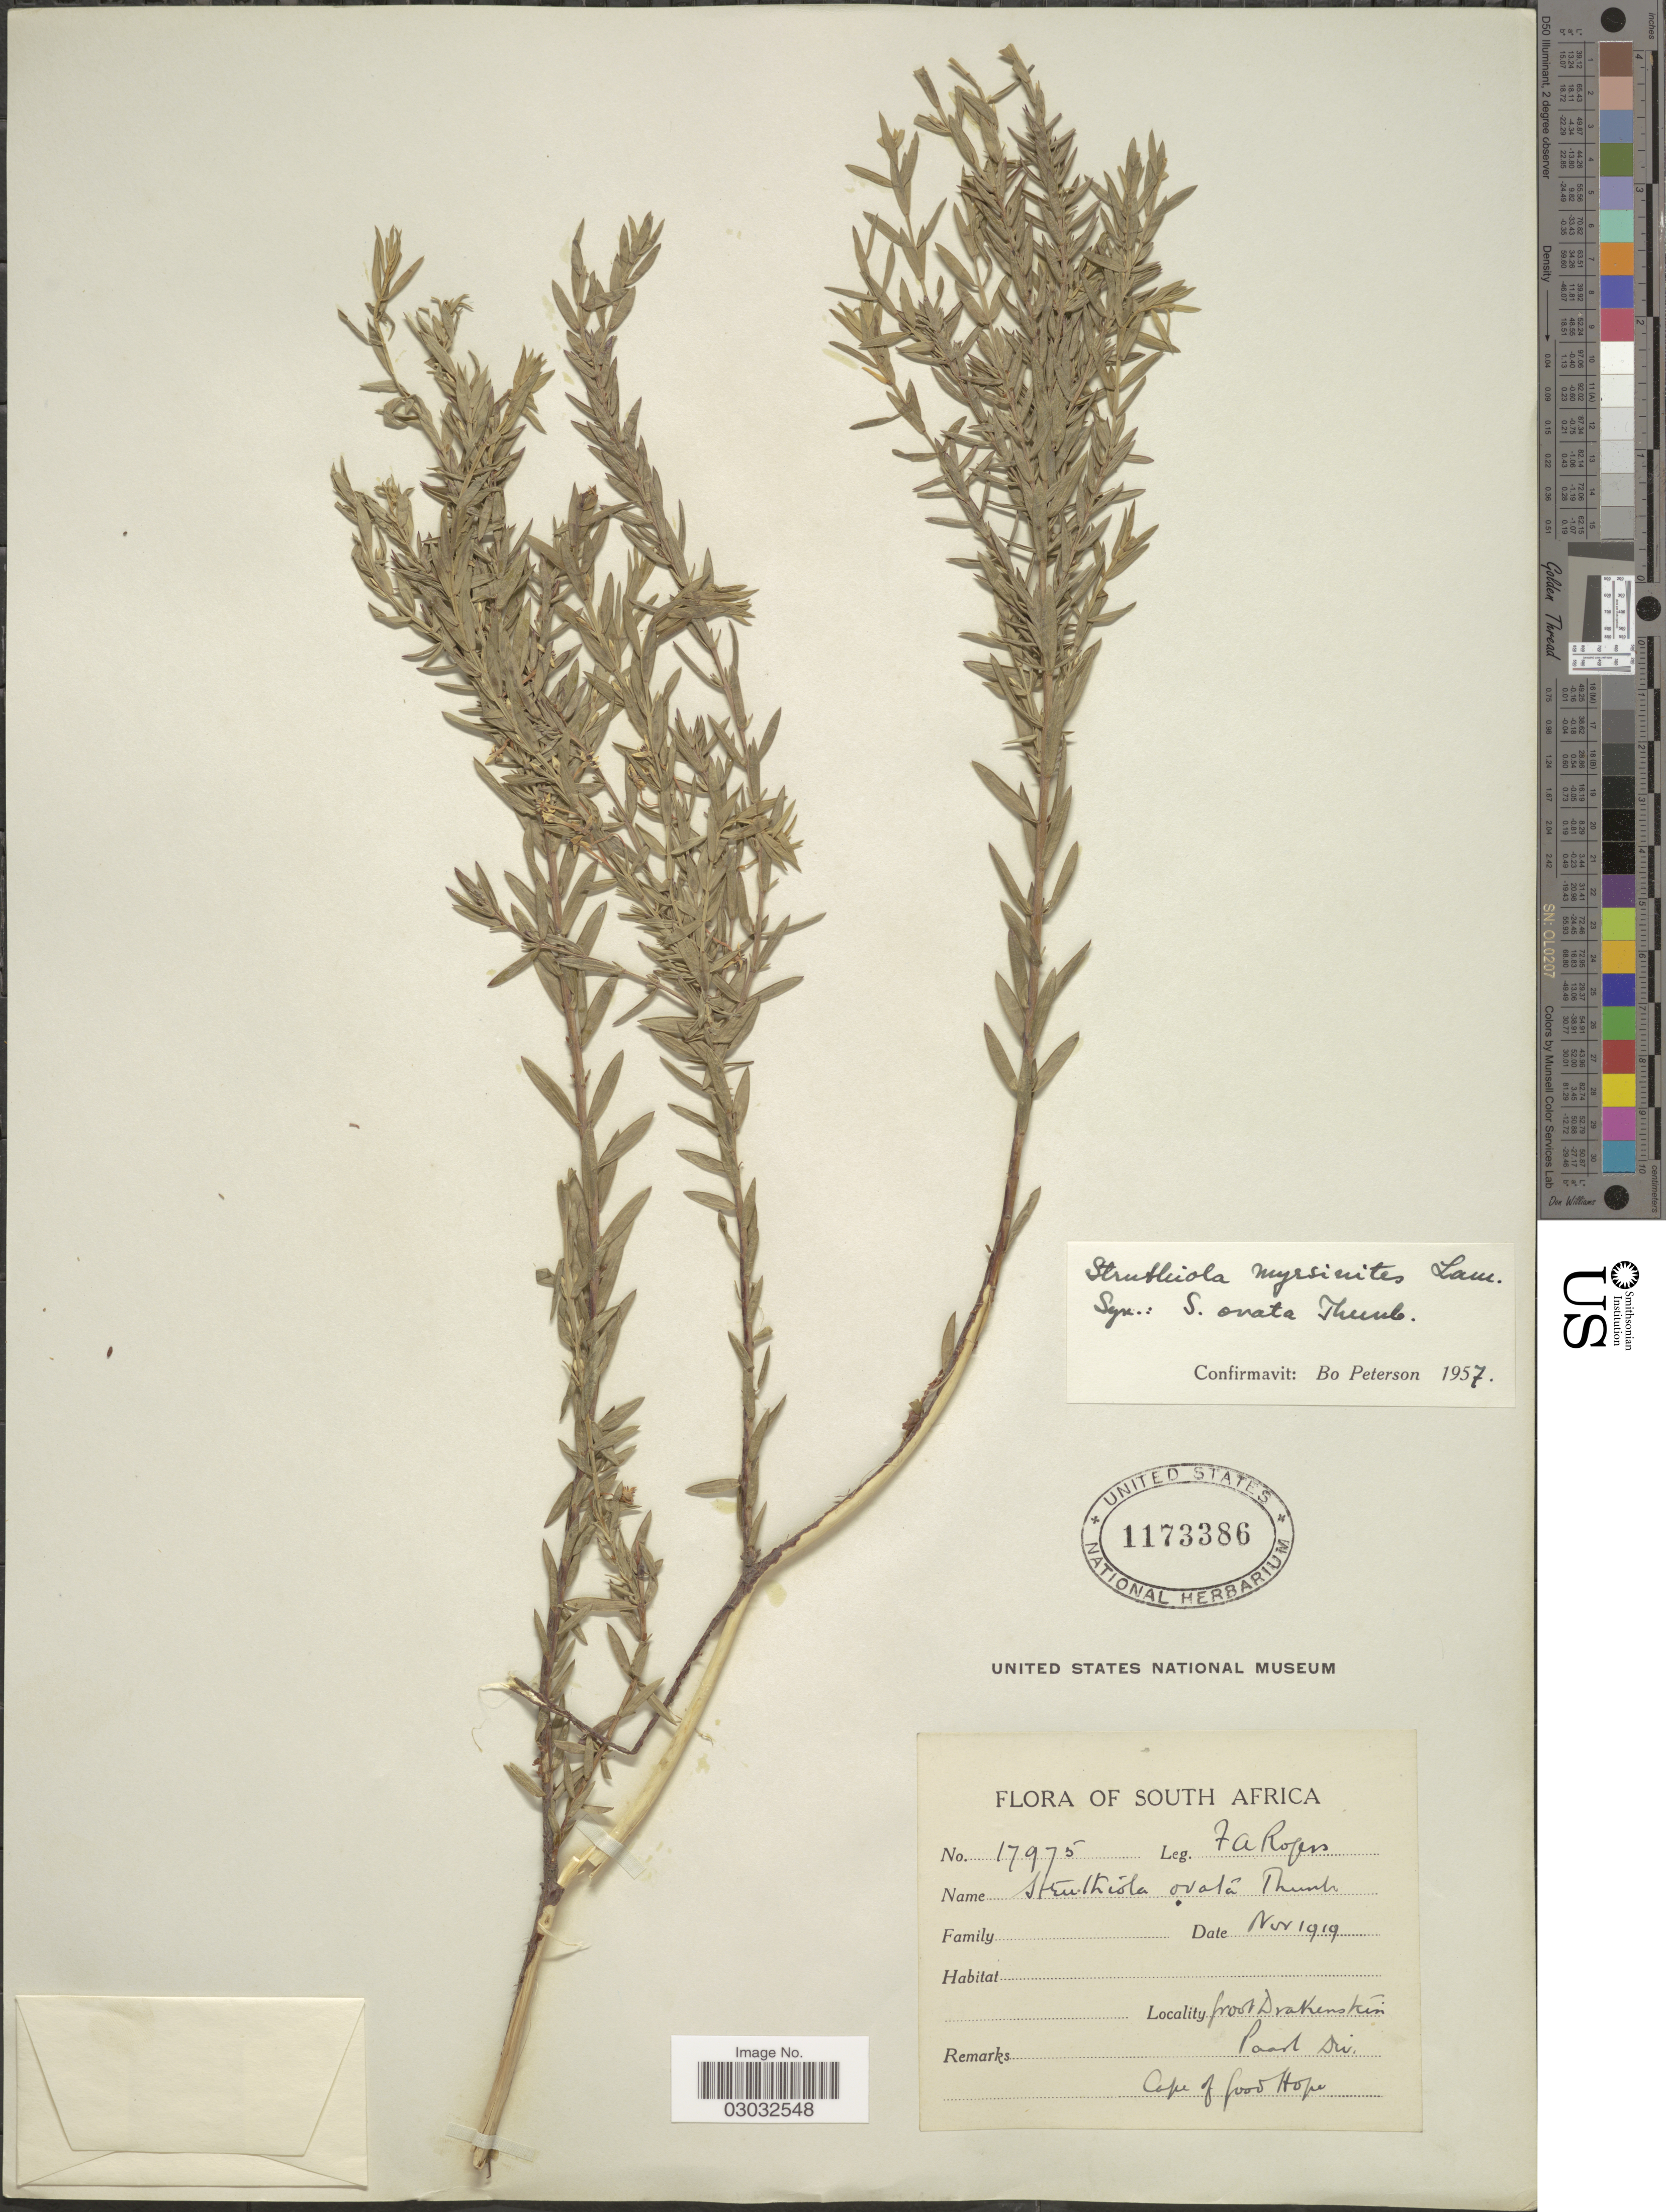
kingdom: Plantae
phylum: Tracheophyta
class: Magnoliopsida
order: Malvales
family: Thymelaeaceae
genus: Struthiola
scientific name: Struthiola myrsinites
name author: Lam.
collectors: F. A. Rogers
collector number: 17975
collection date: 1919-11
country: South Africa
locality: Groot Drakenstein Paarl Div. Cape of Good Hope.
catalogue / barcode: US 1173386